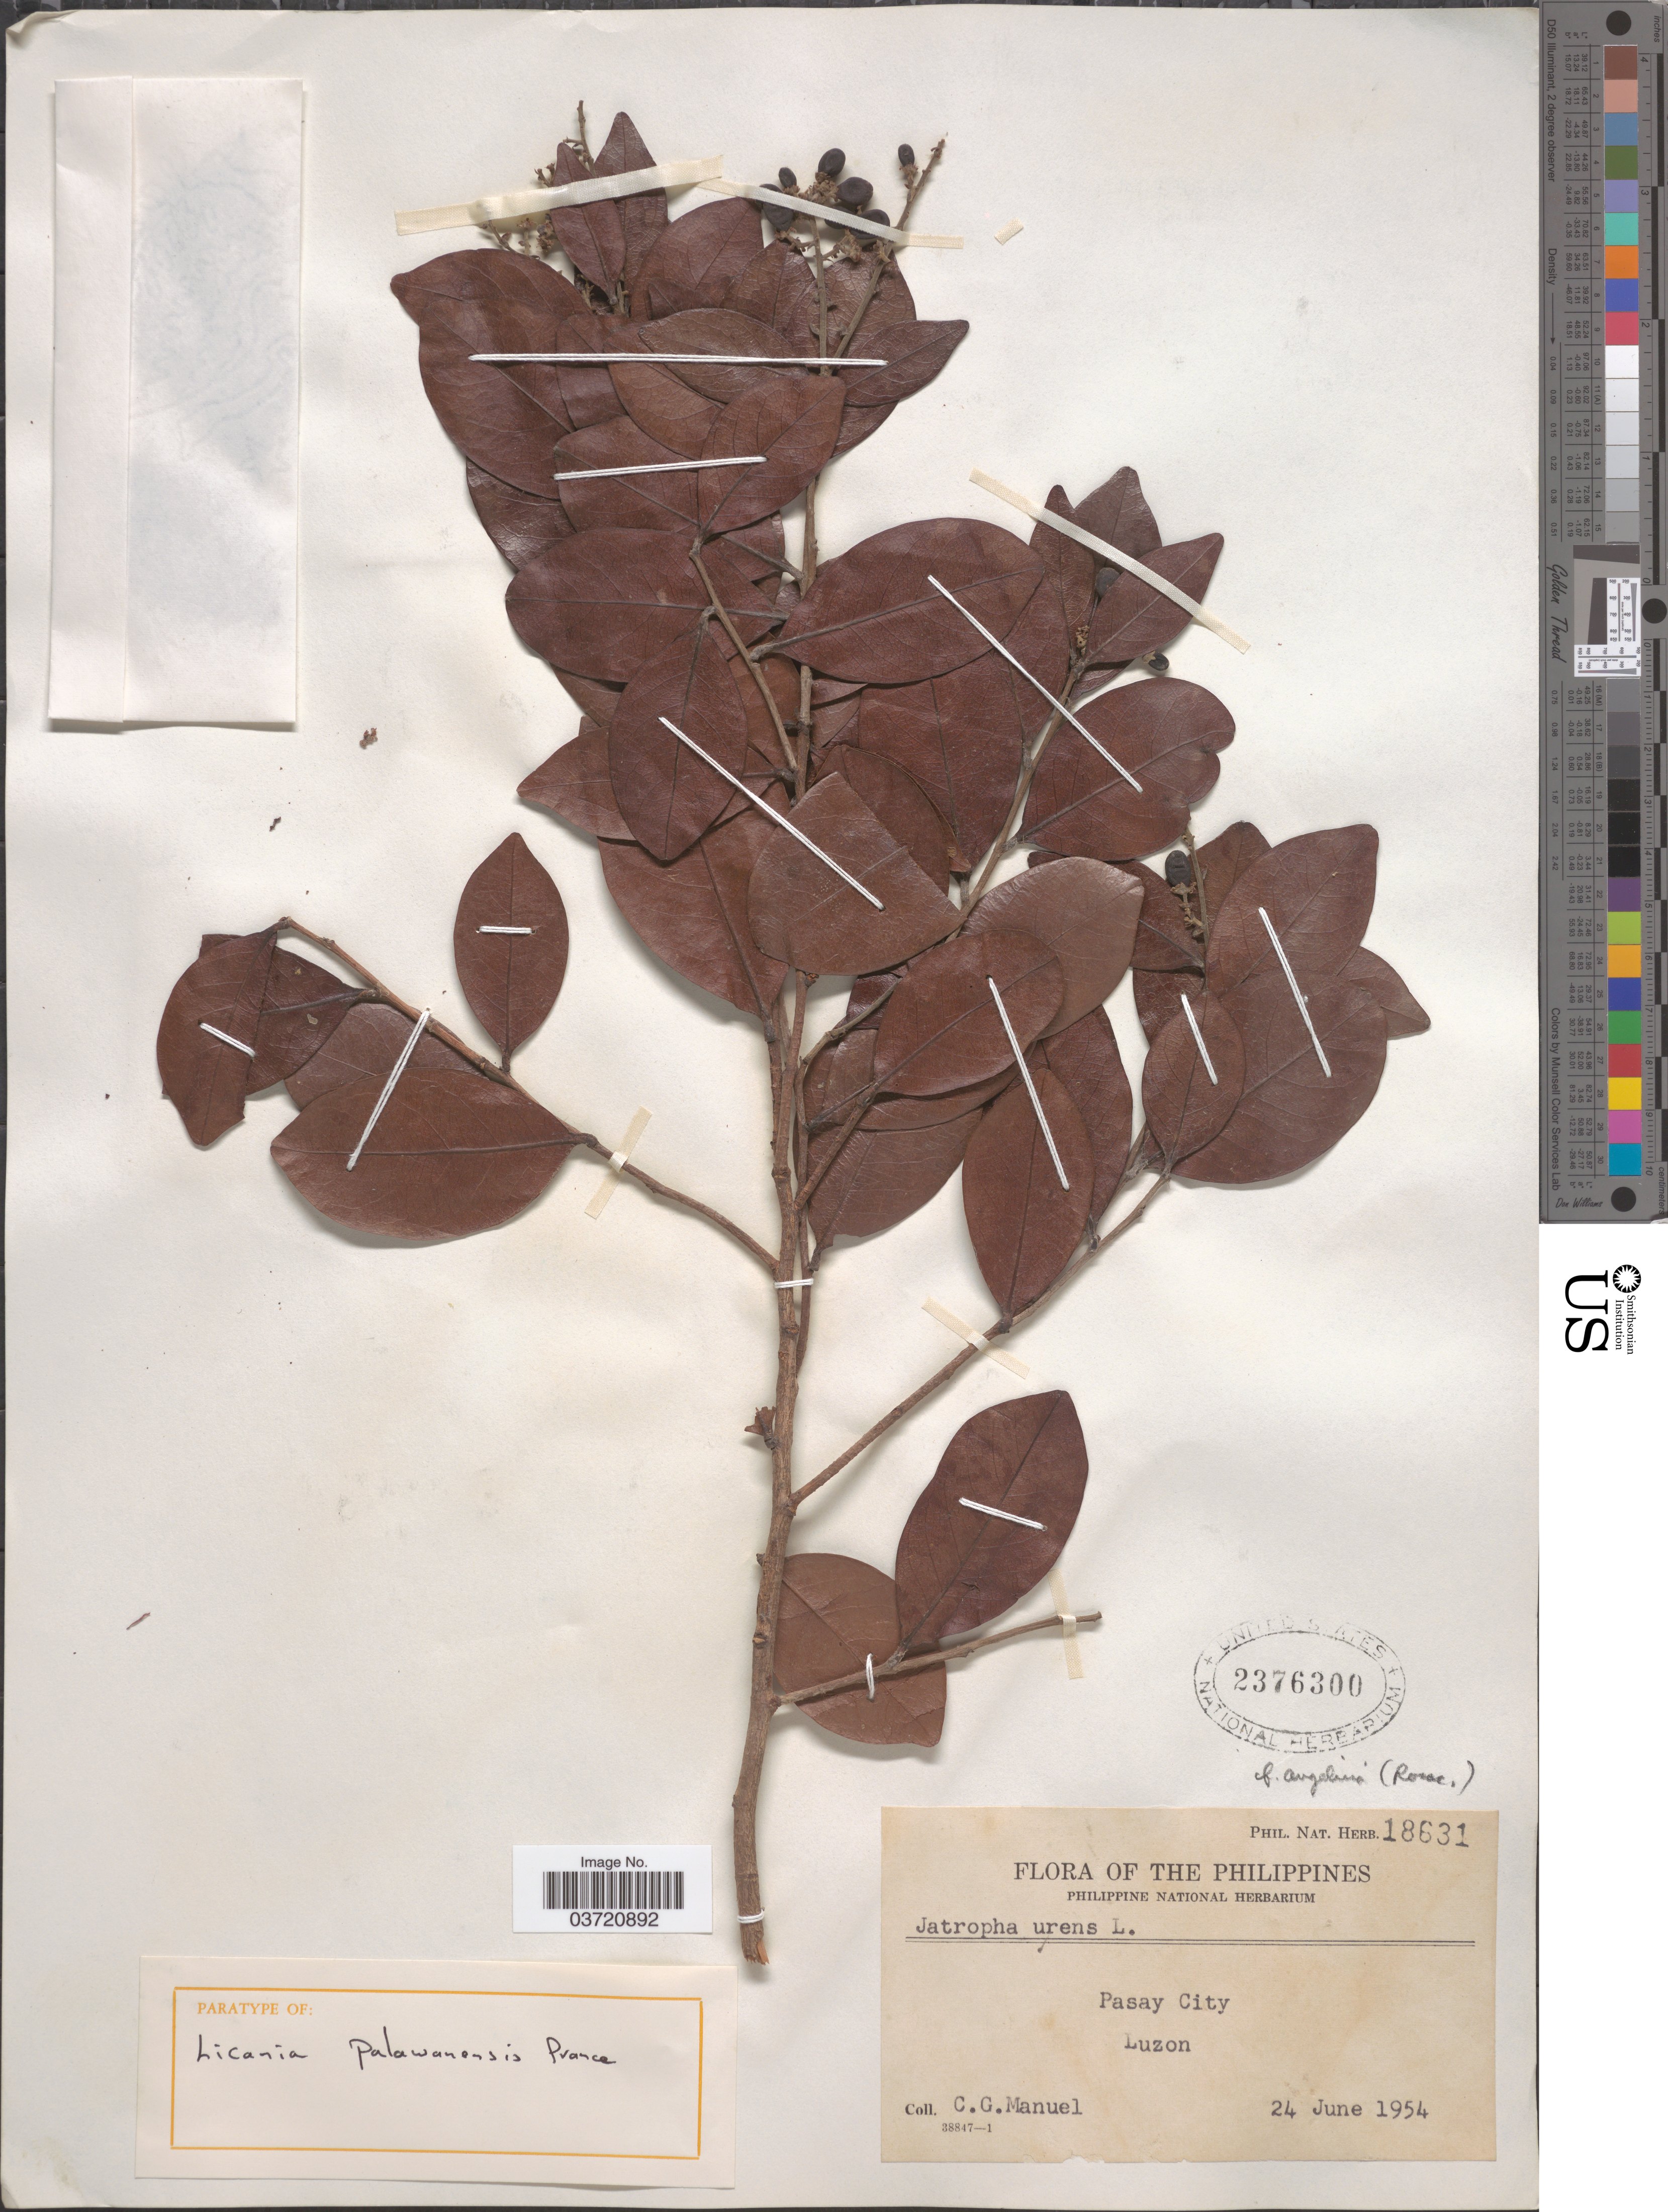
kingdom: Plantae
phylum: Tracheophyta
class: Magnoliopsida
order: Malpighiales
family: Chrysobalanaceae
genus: Licania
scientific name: Licania palawanensis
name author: Prance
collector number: Phil. Nat. Herb. 18631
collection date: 1954-06-24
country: Philippines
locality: Pasay City. Luzon.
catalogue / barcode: US 2376300